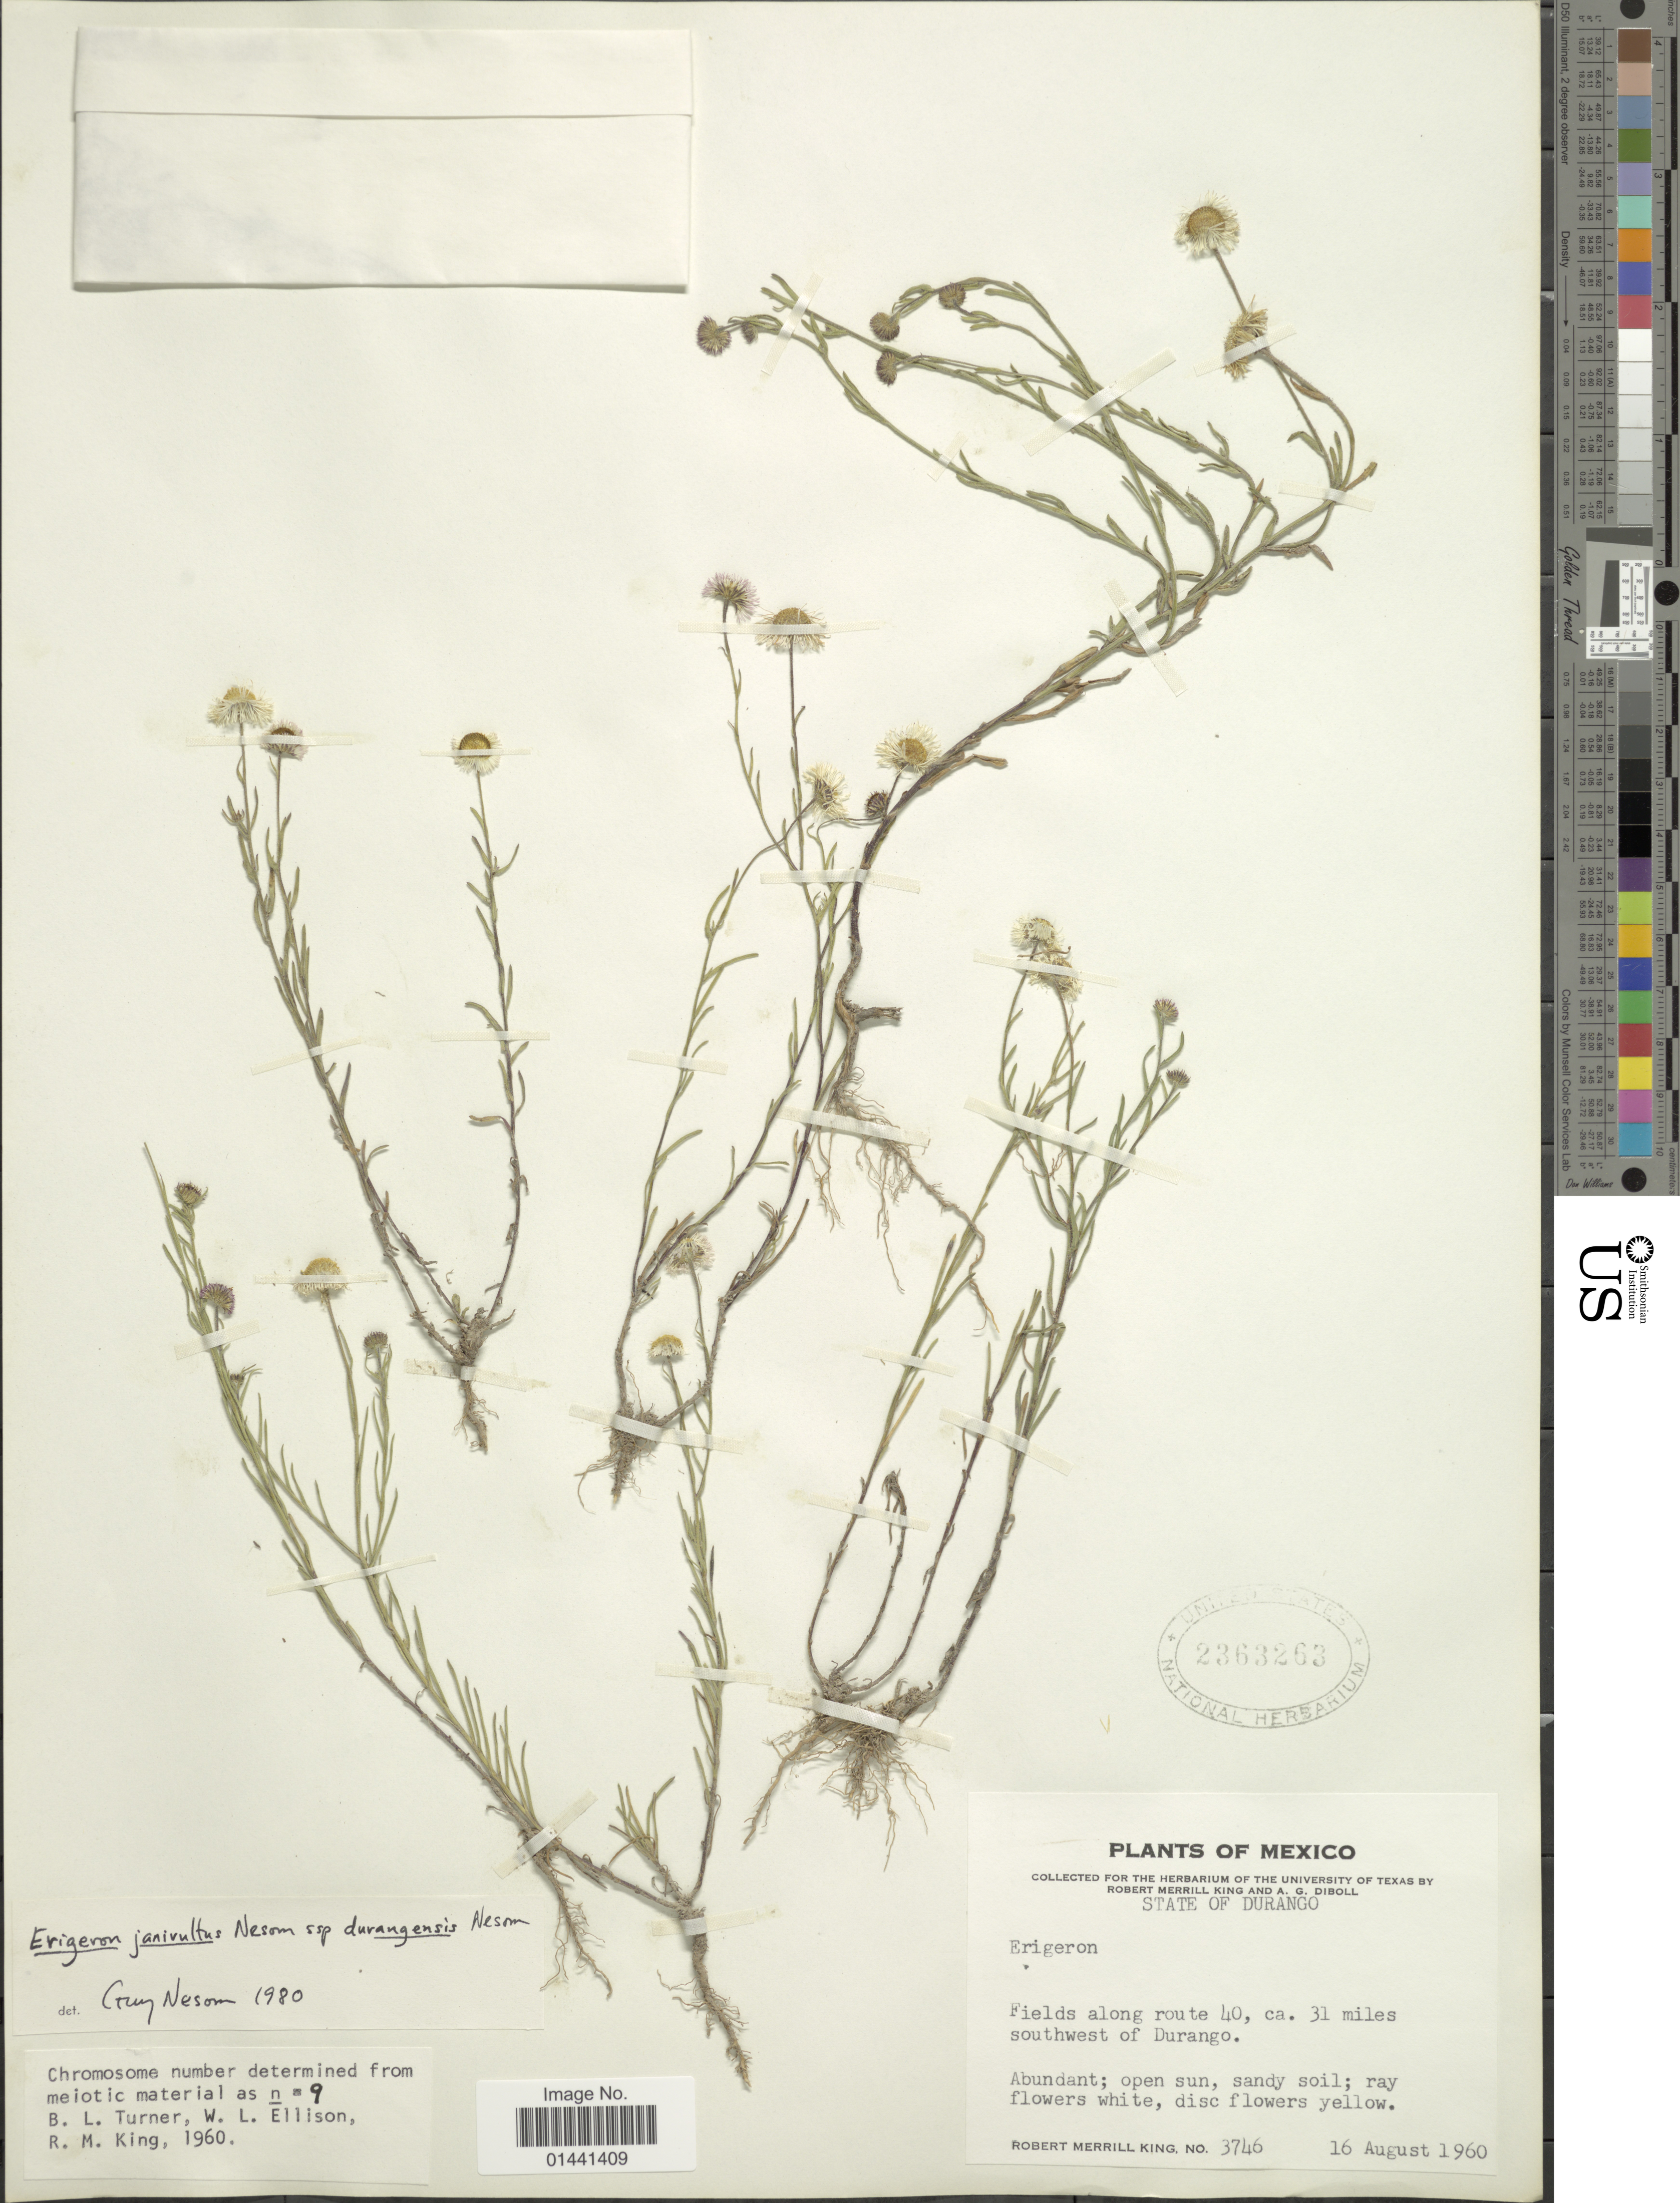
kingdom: Plantae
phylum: Tracheophyta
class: Magnoliopsida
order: Asterales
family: Asteraceae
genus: Erigeron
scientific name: Erigeron janivultus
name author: G.L. Nesom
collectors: R. M. King & A. Diboll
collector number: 3746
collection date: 1960-08-16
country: Mexico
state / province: Durango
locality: Fields along route 40, ca. 31 miles southwest of Durango, abundant; open sun, sandy soil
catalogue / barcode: US 2363263